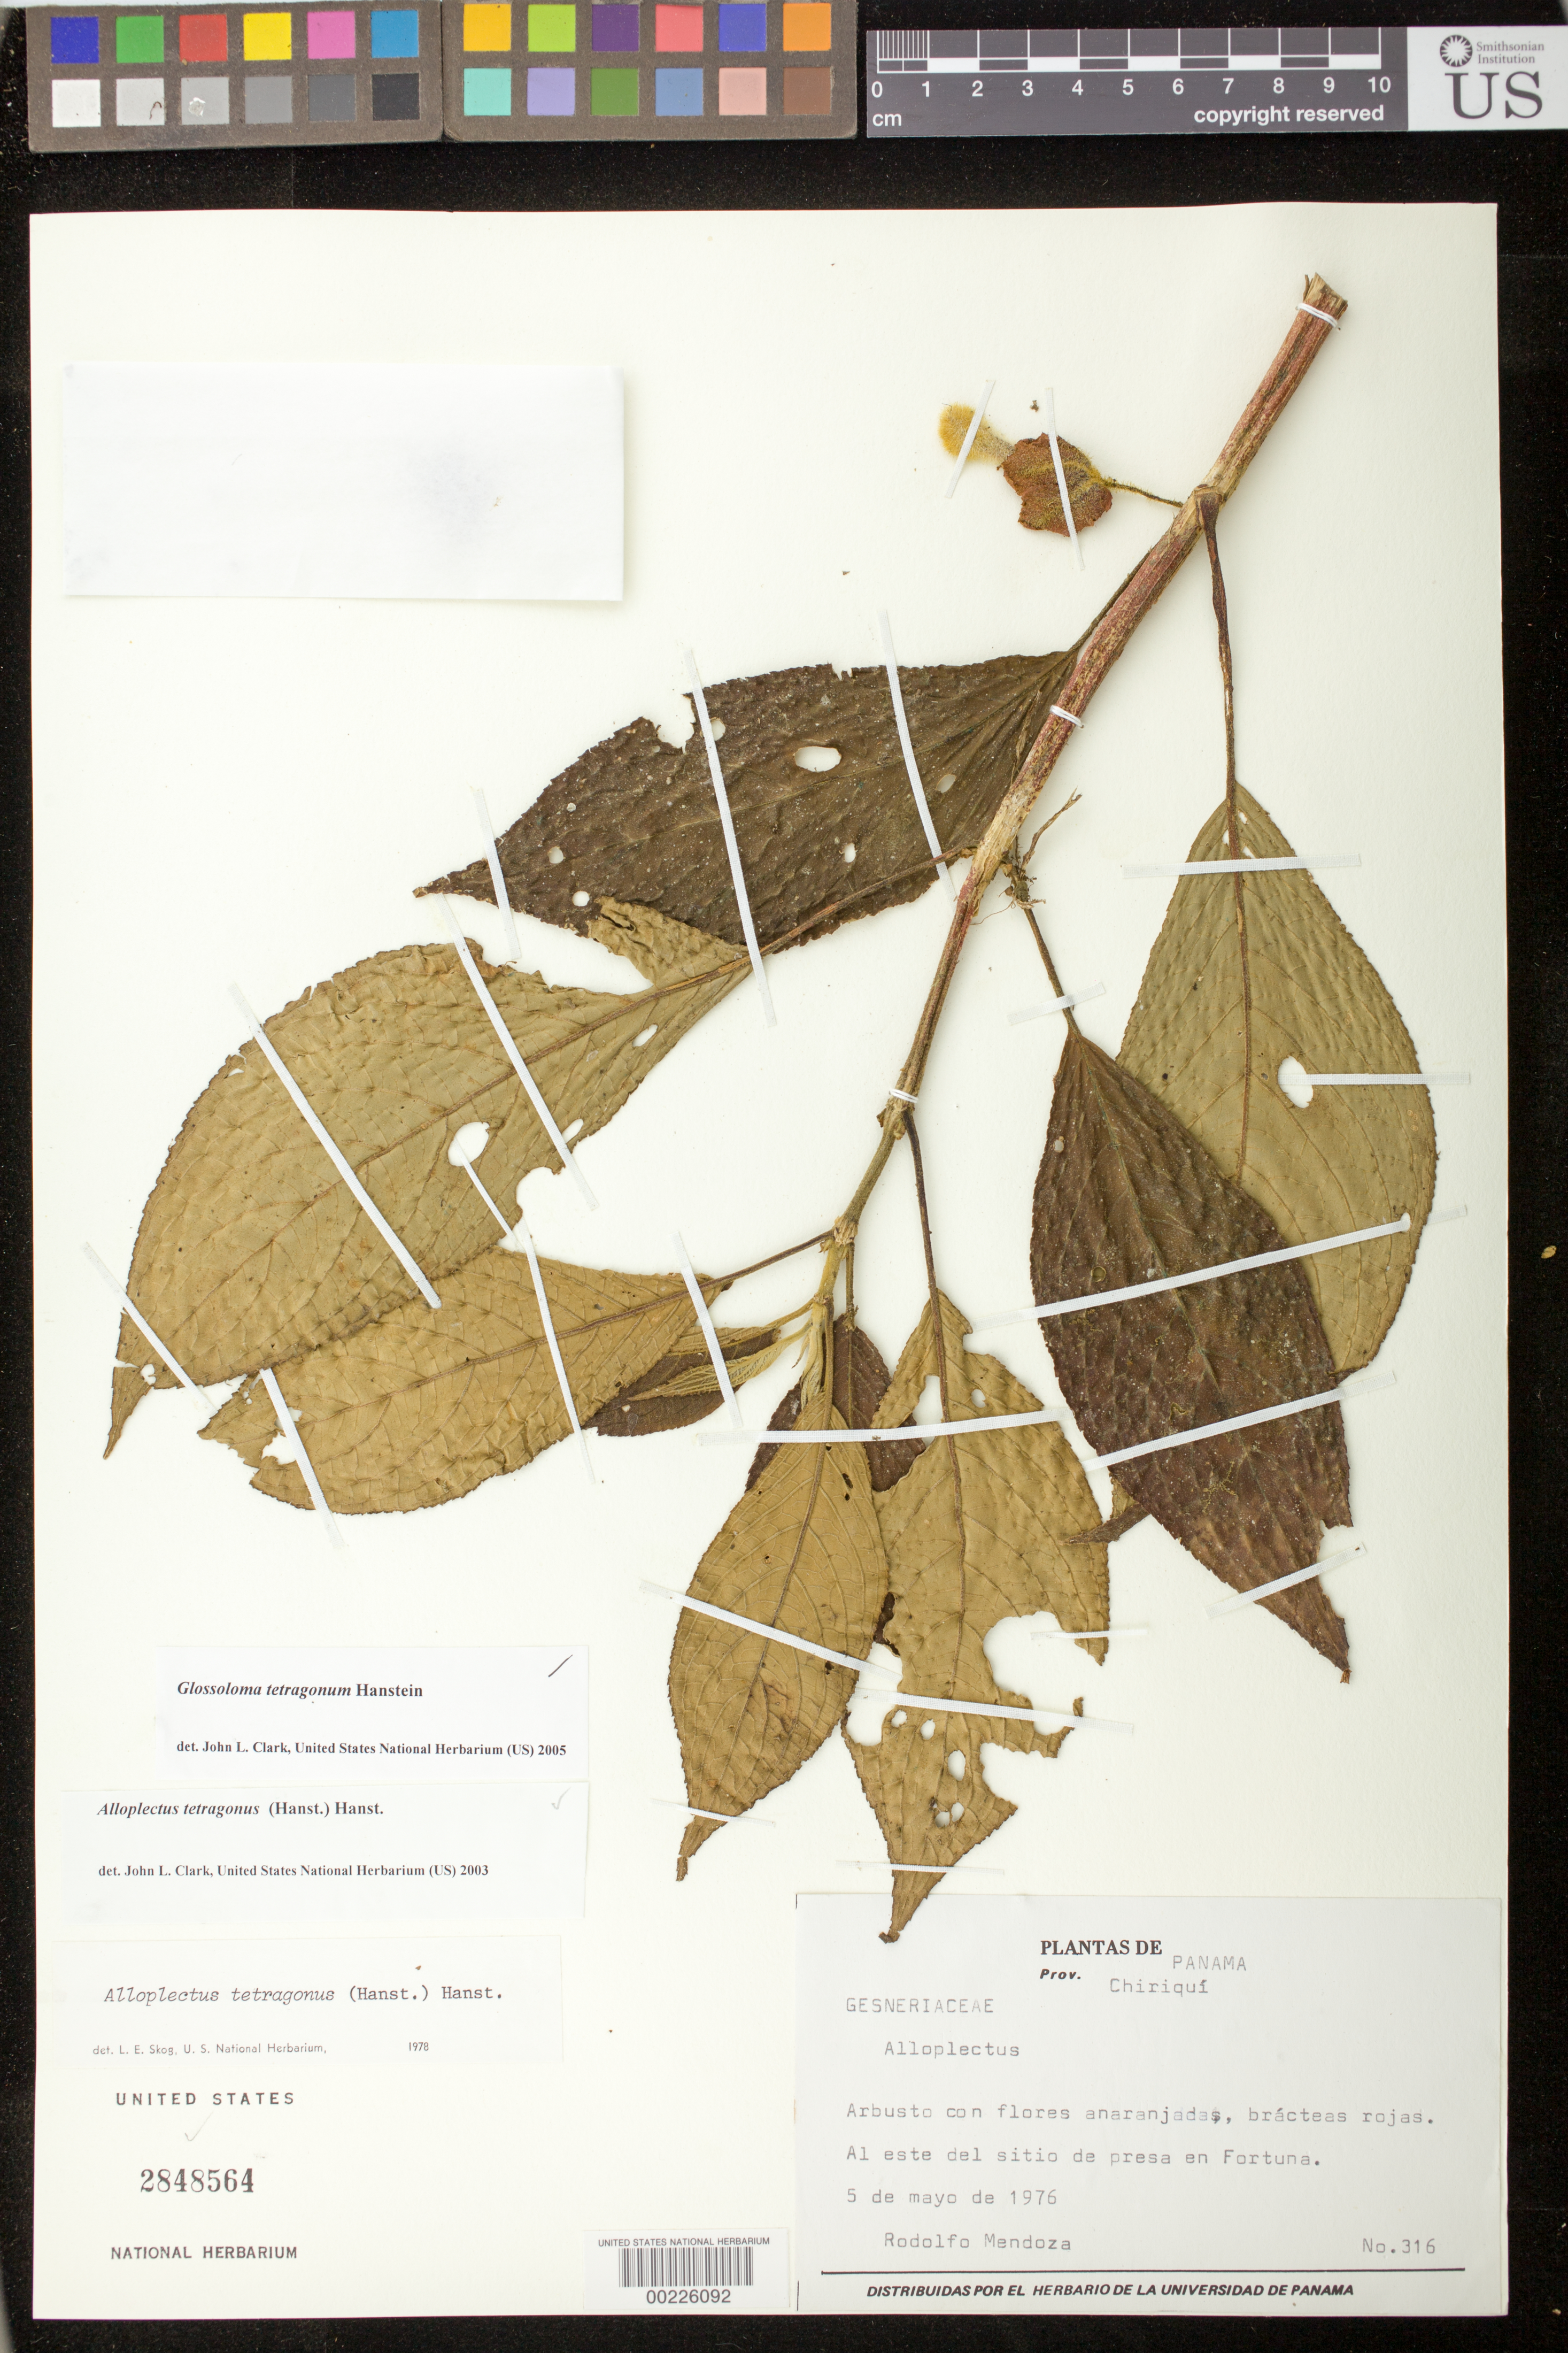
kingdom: Plantae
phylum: Tracheophyta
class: Magnoliopsida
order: Lamiales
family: Gesneriaceae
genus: Glossoloma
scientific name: Glossoloma tetragonum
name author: Hanst.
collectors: R. Mendoza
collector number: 316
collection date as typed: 05 May 1976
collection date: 1976-05-05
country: Panama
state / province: Chiriquí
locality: E of dam site in Fortuna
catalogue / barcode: US 2848564